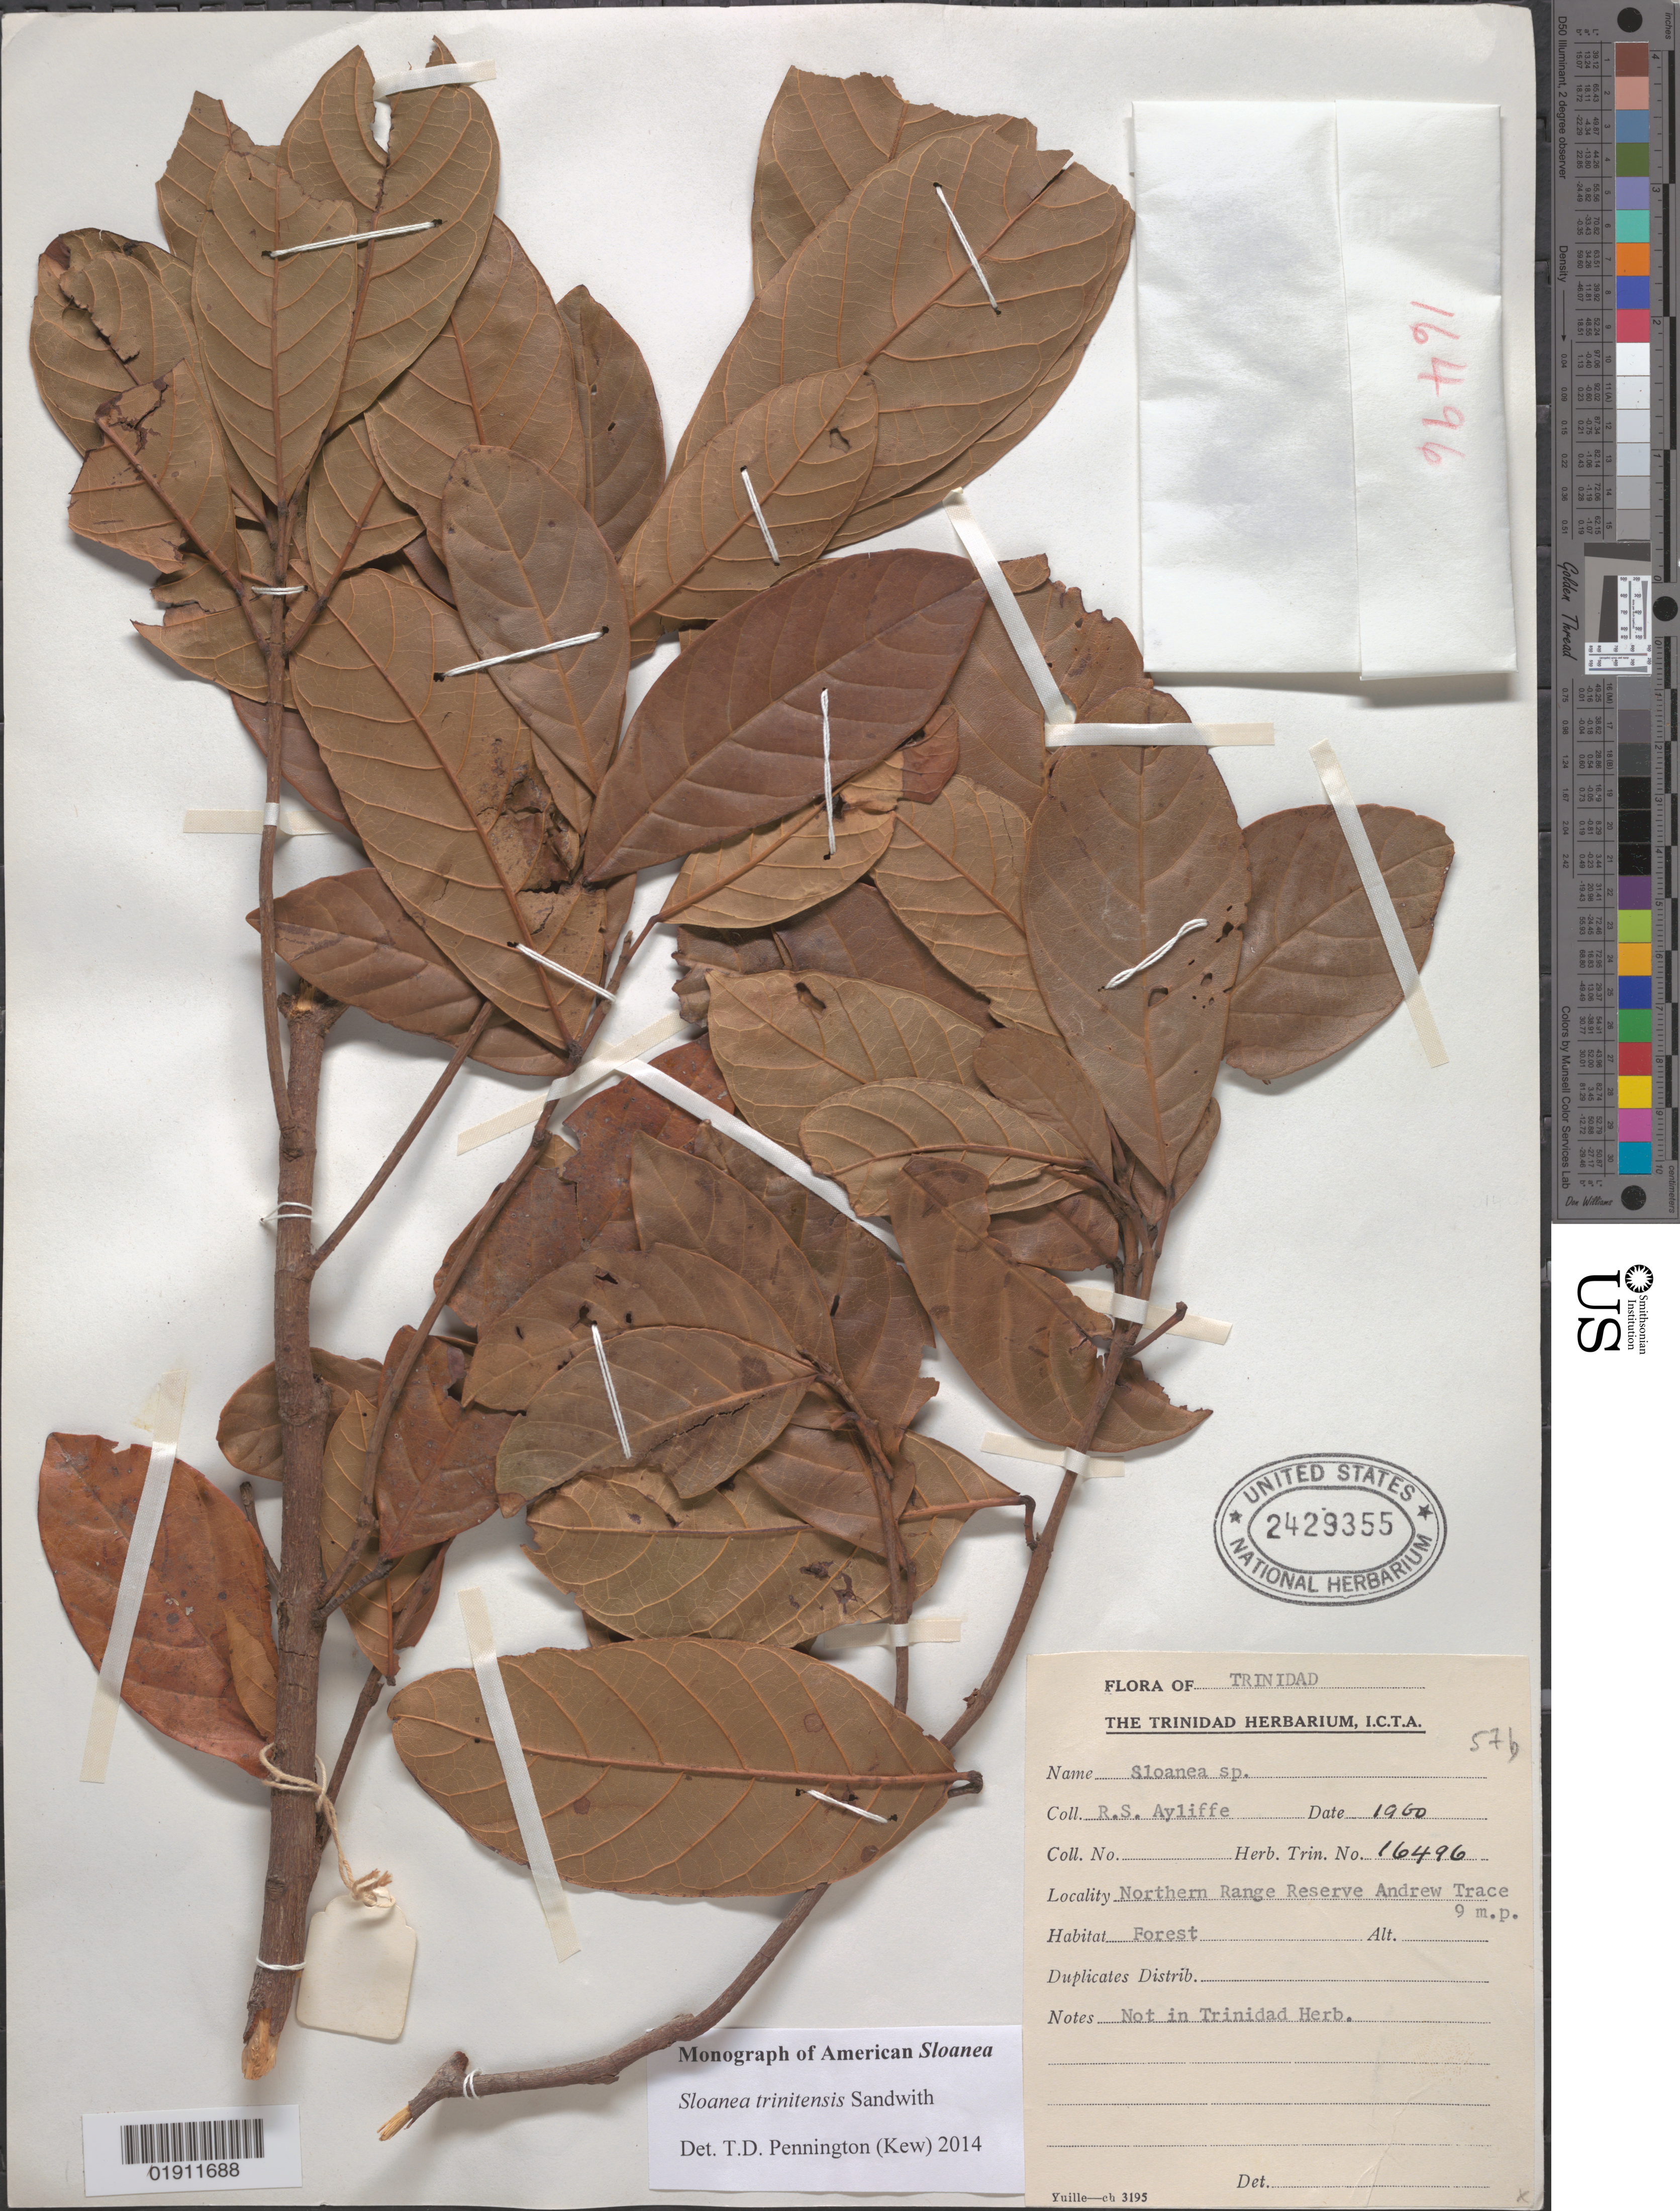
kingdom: Plantae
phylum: Tracheophyta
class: Magnoliopsida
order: Oxalidales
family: Elaeocarpaceae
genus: Sloanea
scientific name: Sloanea trinitensis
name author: Sandwith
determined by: Pennington, T. D., (K)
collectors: R. Ayliffe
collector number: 16496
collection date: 1960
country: Trinidad and Tobago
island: Trinidad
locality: Northern Range reserve Andrew Trace 9 m.p.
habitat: Forest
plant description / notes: "57 b" written in pencil on label -- could be collector number?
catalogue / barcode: US 2429355